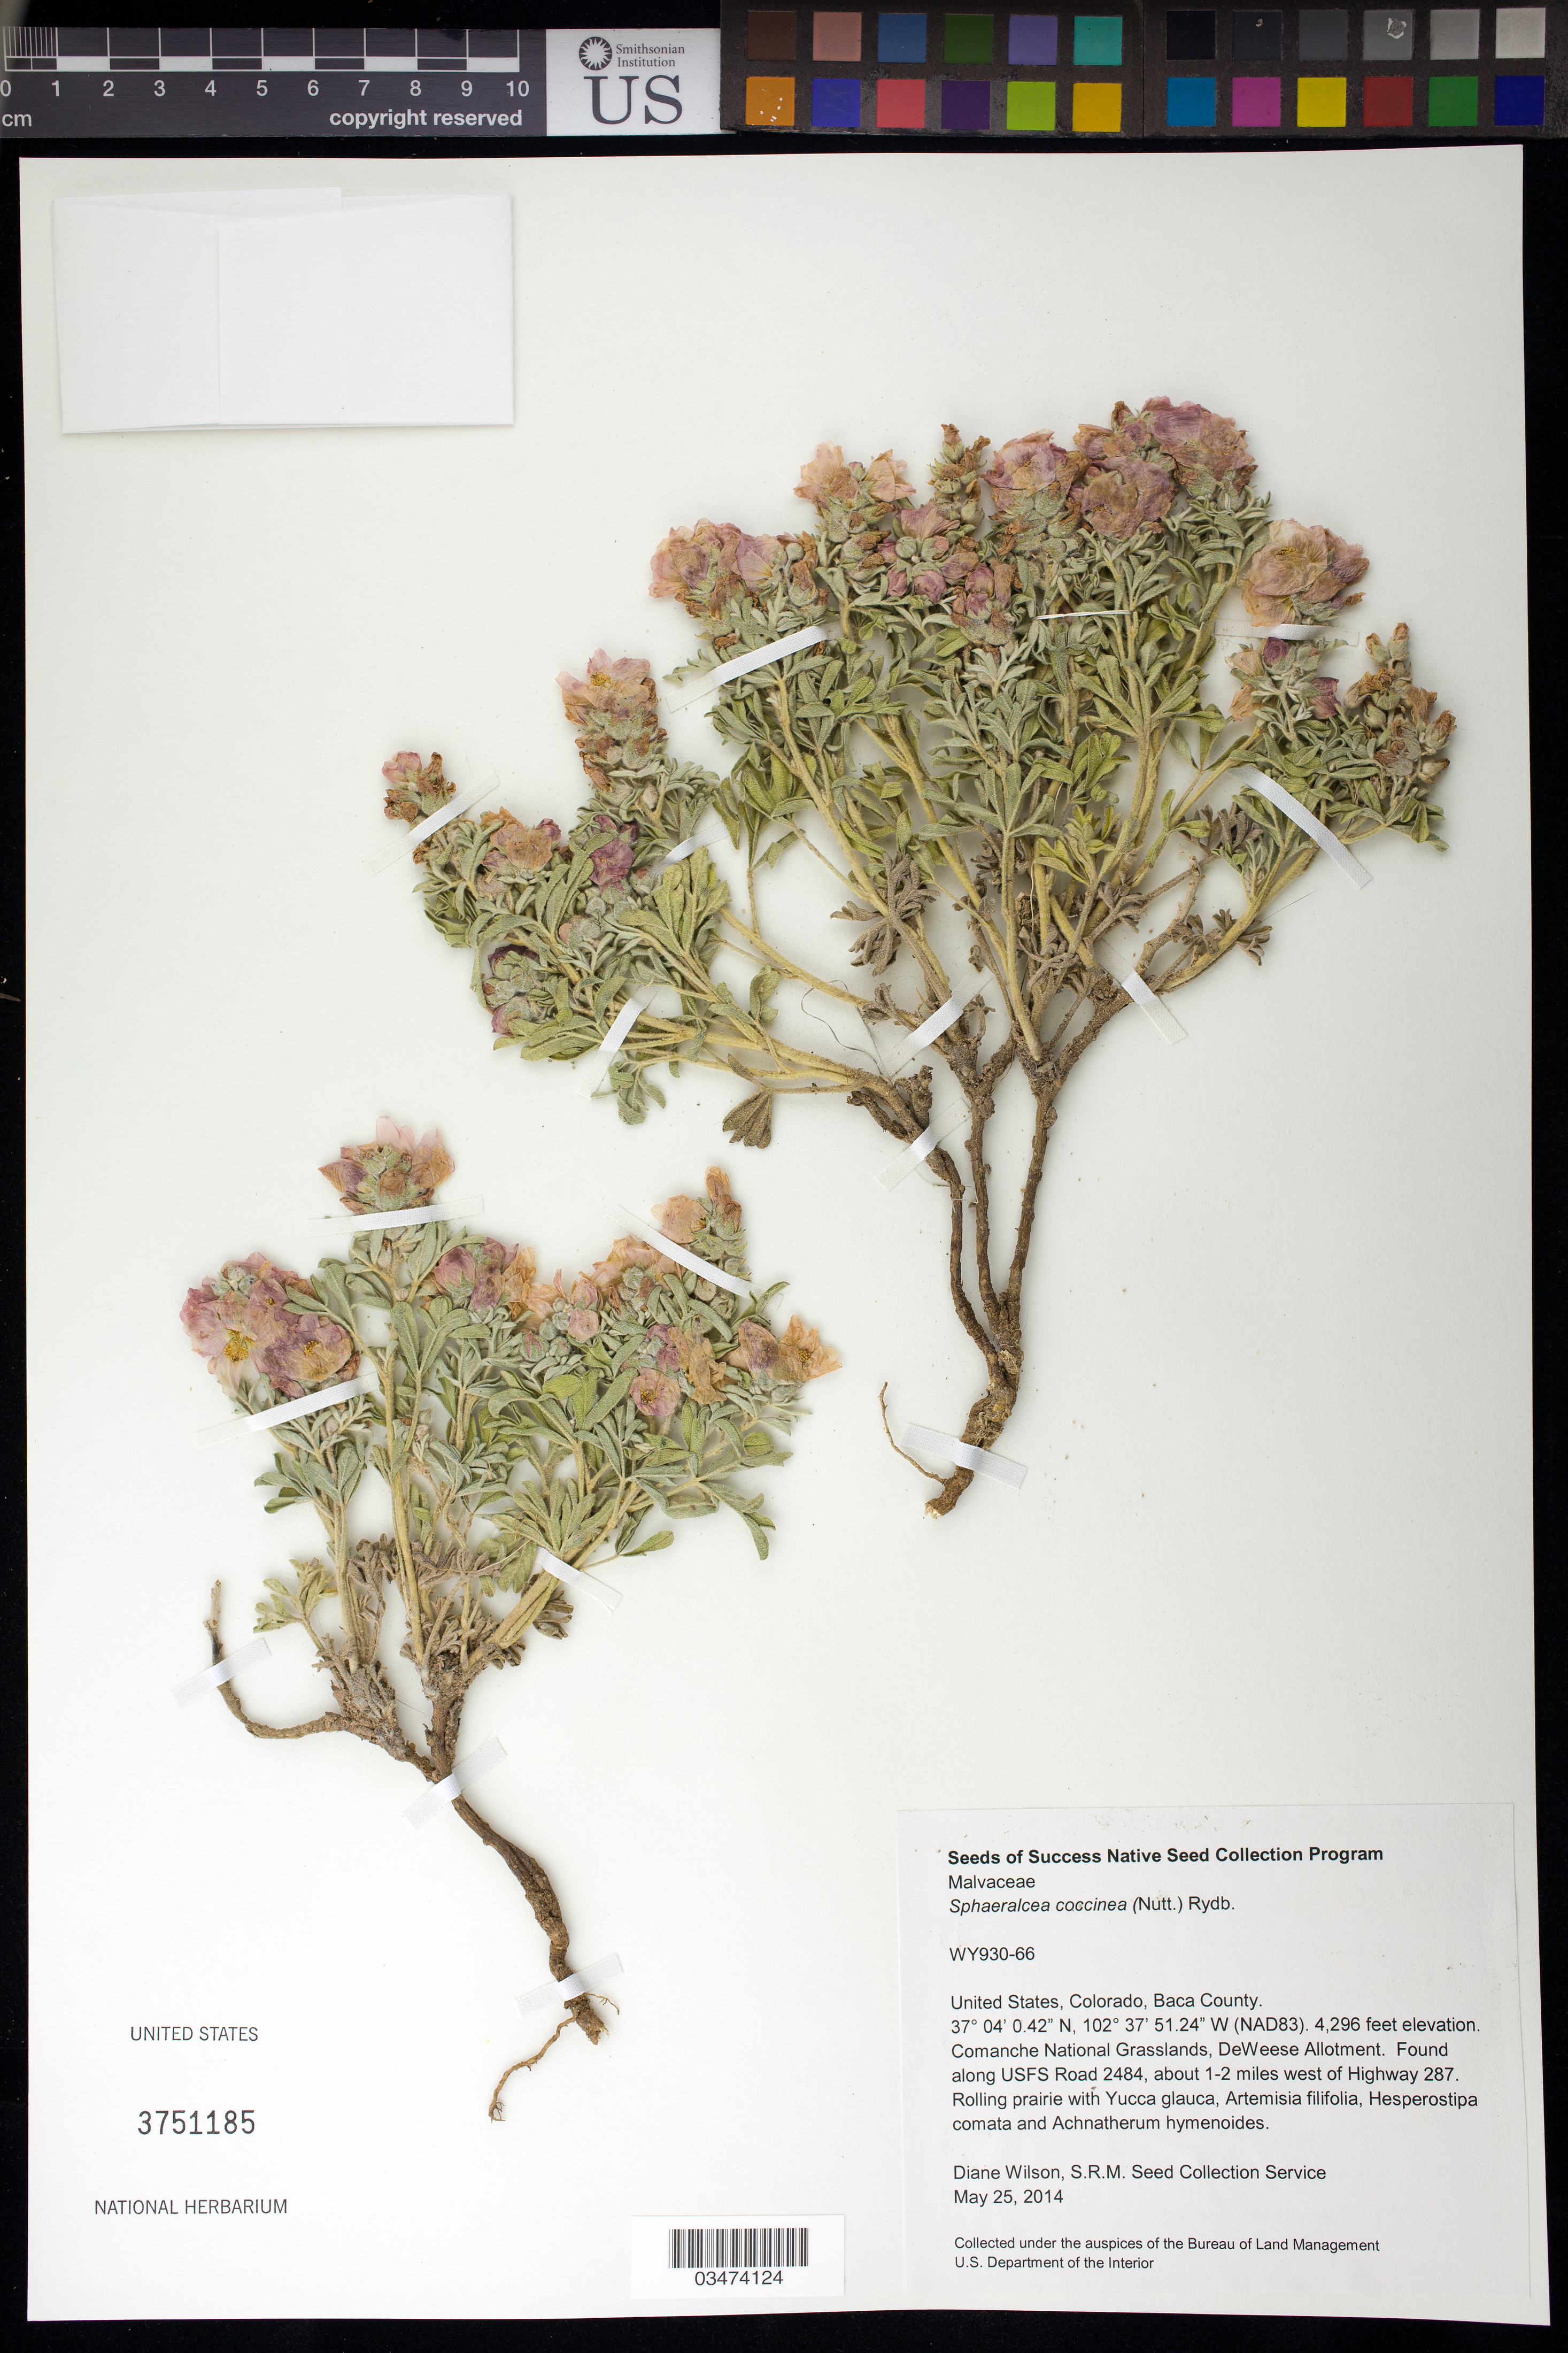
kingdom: Plantae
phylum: Tracheophyta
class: Magnoliopsida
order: Malvales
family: Malvaceae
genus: Sphaeralcea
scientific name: Sphaeralcea coccinea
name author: (Nutt.) Rydb.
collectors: D. Wilson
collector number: WY930-66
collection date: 2014-05-25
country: United States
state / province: Colorado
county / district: Baca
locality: Comanche National Grasslands, DeWeese Allotment, near USFS Road 2484, about 1-2 mi. W of Hwy 287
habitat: Rolling prairie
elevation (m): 1309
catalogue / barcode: US 3751185